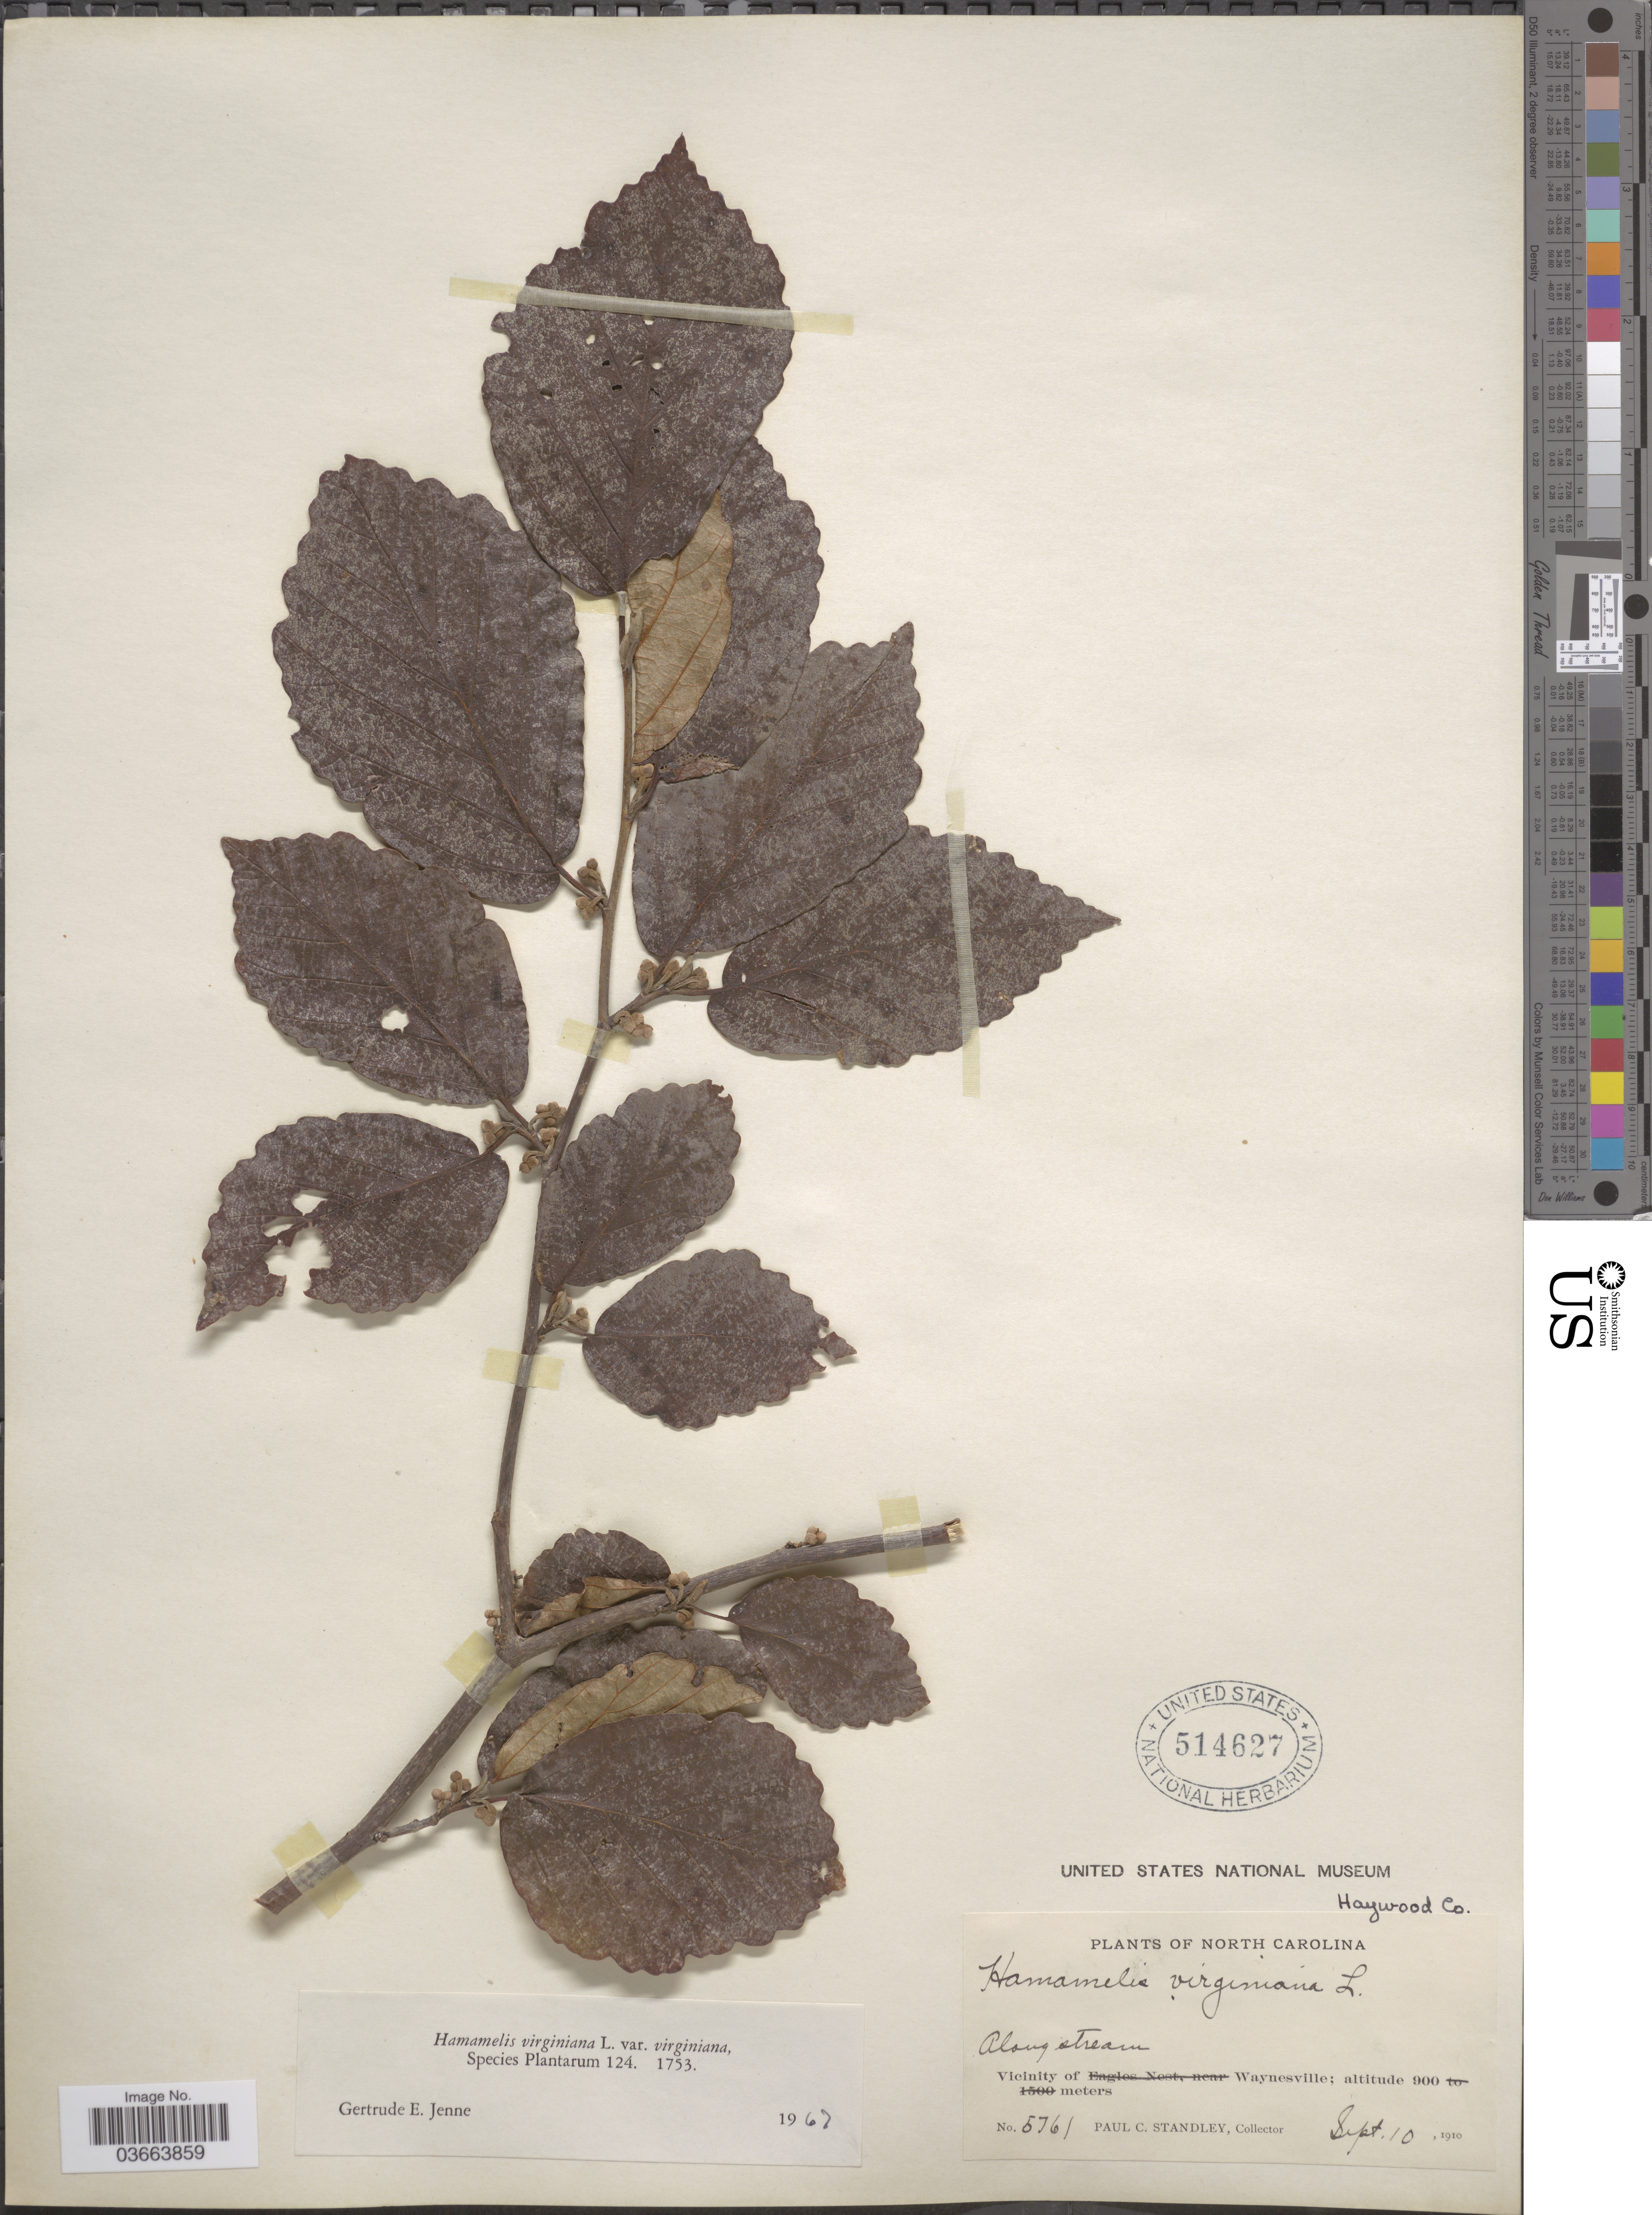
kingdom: Plantae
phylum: Tracheophyta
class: Magnoliopsida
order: Saxifragales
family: Hamamelidaceae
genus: Hamamelis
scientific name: Hamamelis virginiana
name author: L.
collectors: P. C. Standley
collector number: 5761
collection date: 1910-09-10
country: United States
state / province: North Carolina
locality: Vicinity of Waynesville Co. Haywood Co.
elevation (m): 900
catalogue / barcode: US 514627